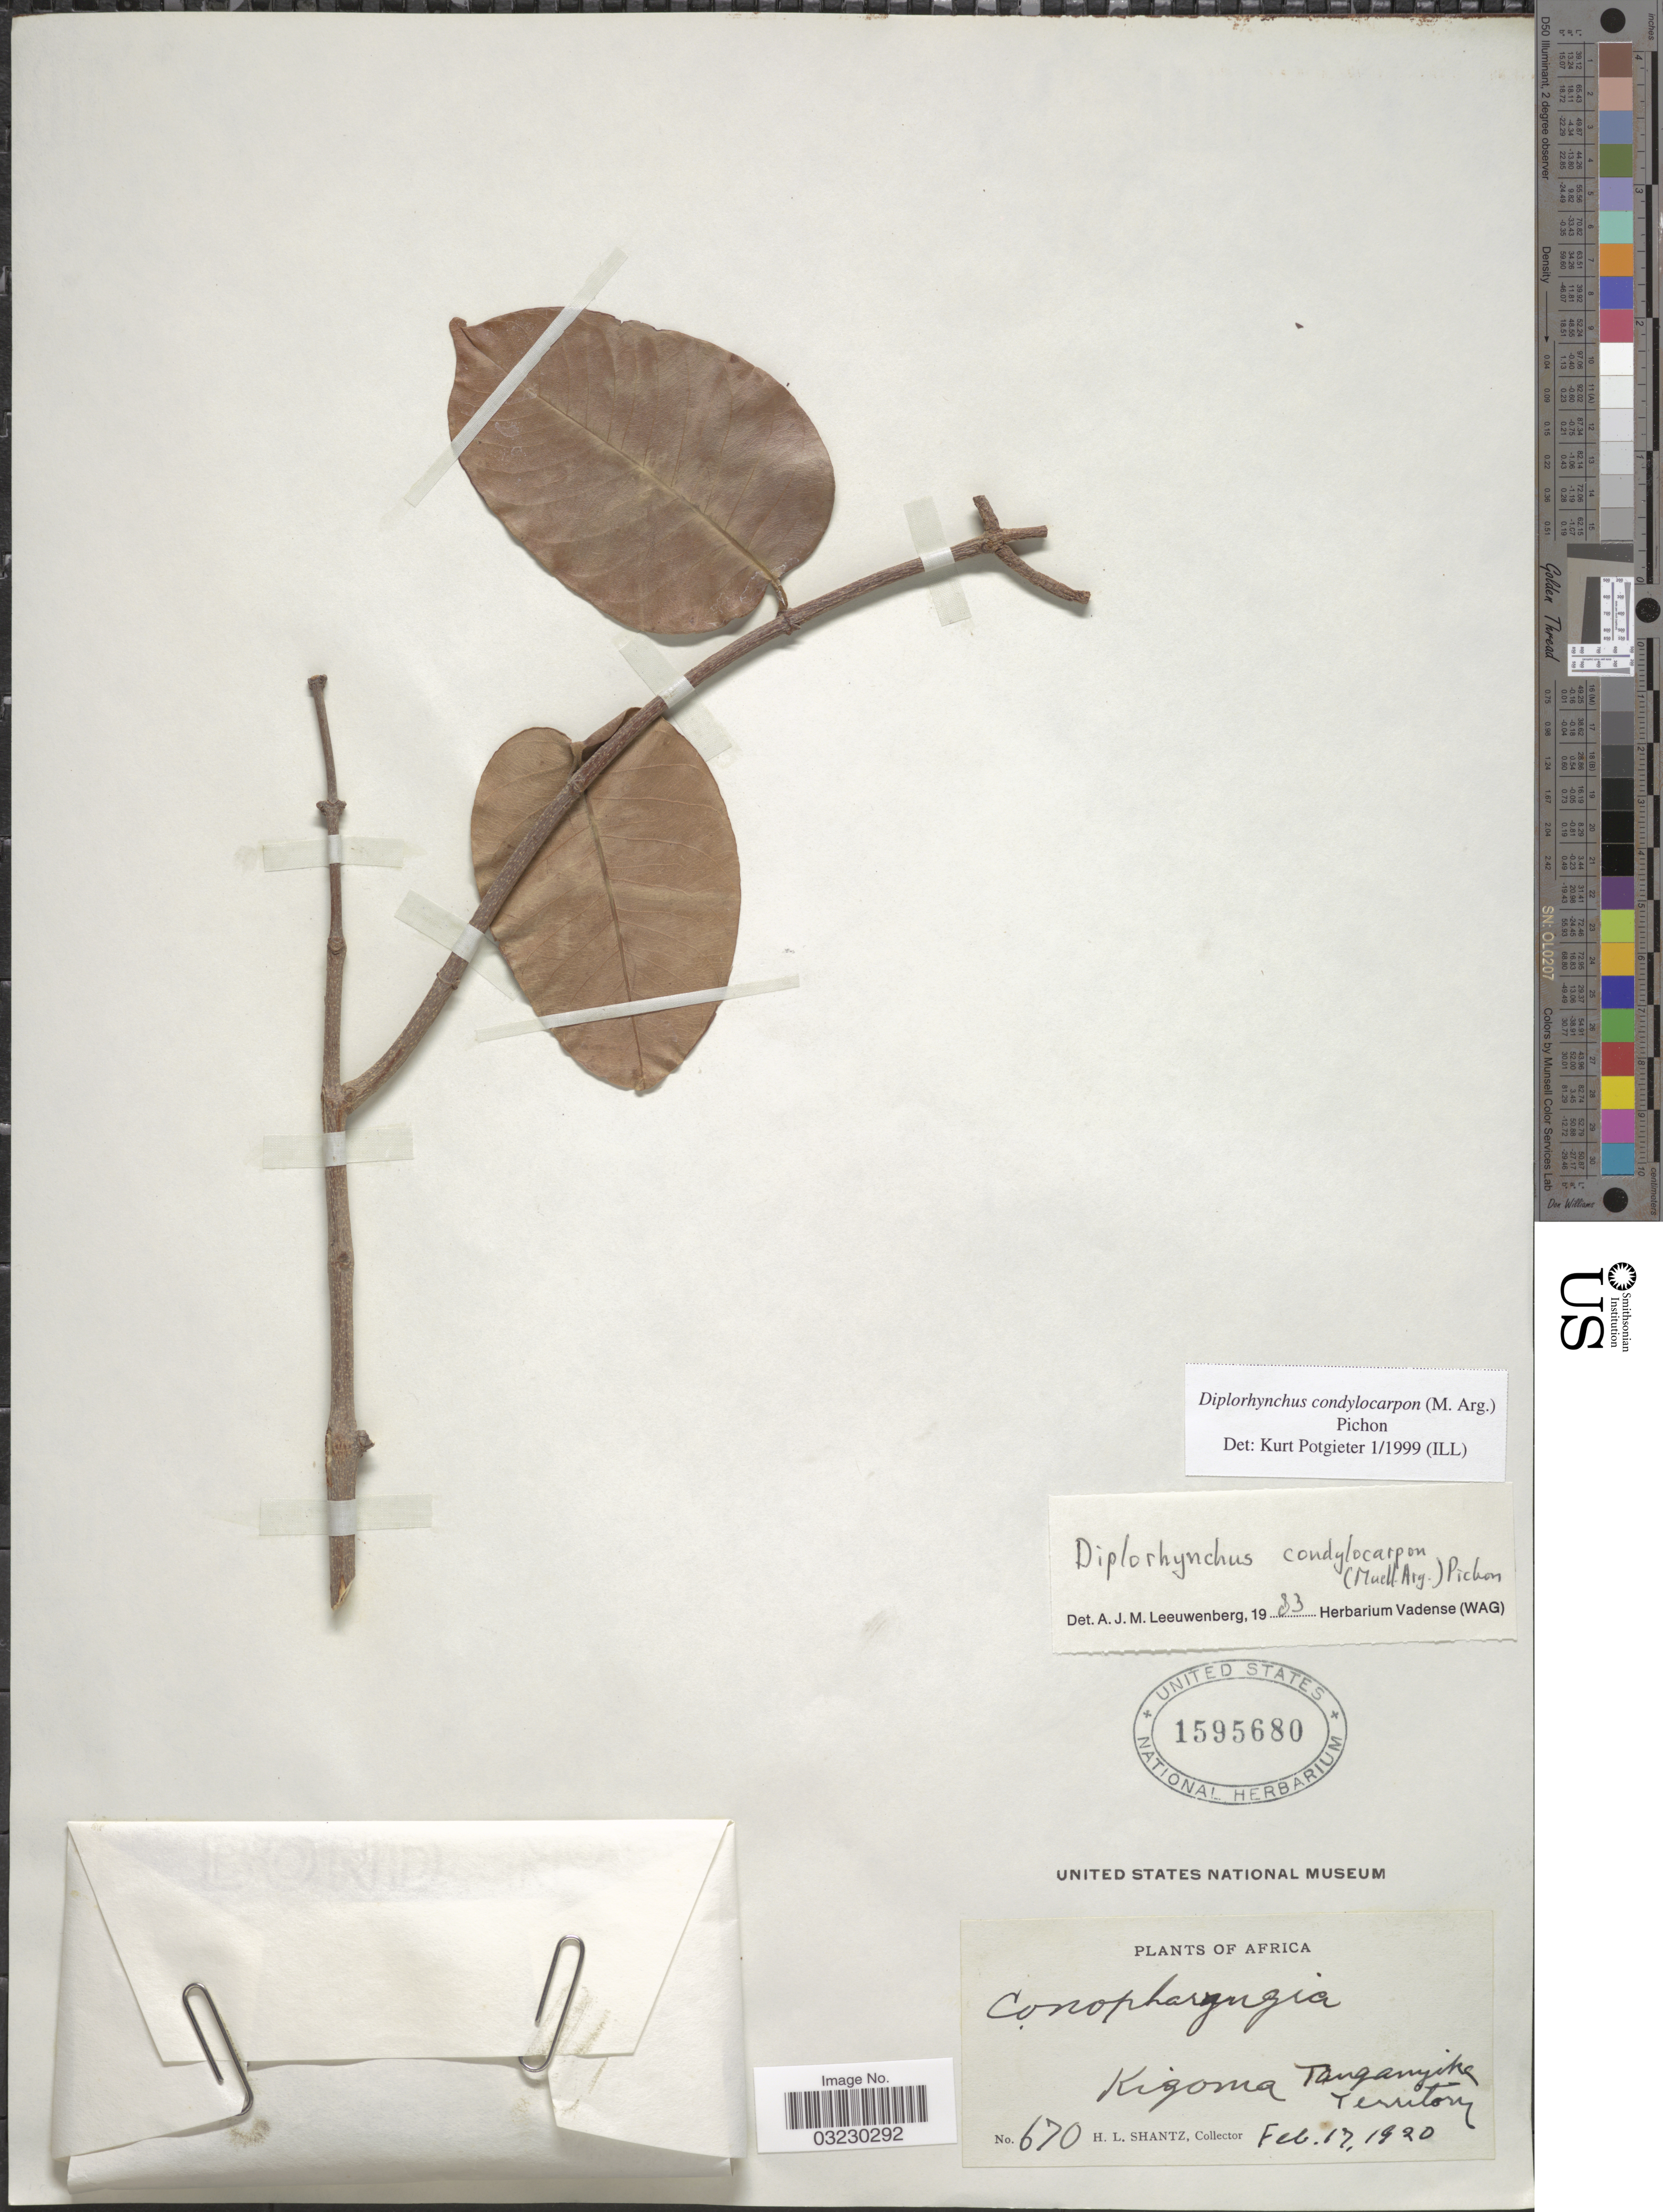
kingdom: Plantae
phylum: Tracheophyta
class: Magnoliopsida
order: Gentianales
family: Apocynaceae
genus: Diplorhynchus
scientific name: Diplorhynchus condylocarpon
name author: (Müll. Arg.) Pichon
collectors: H. Shantz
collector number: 670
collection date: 1920-02-17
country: Tanzania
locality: Africa. Kizoma Tanganyika Territory.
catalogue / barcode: US 1595680